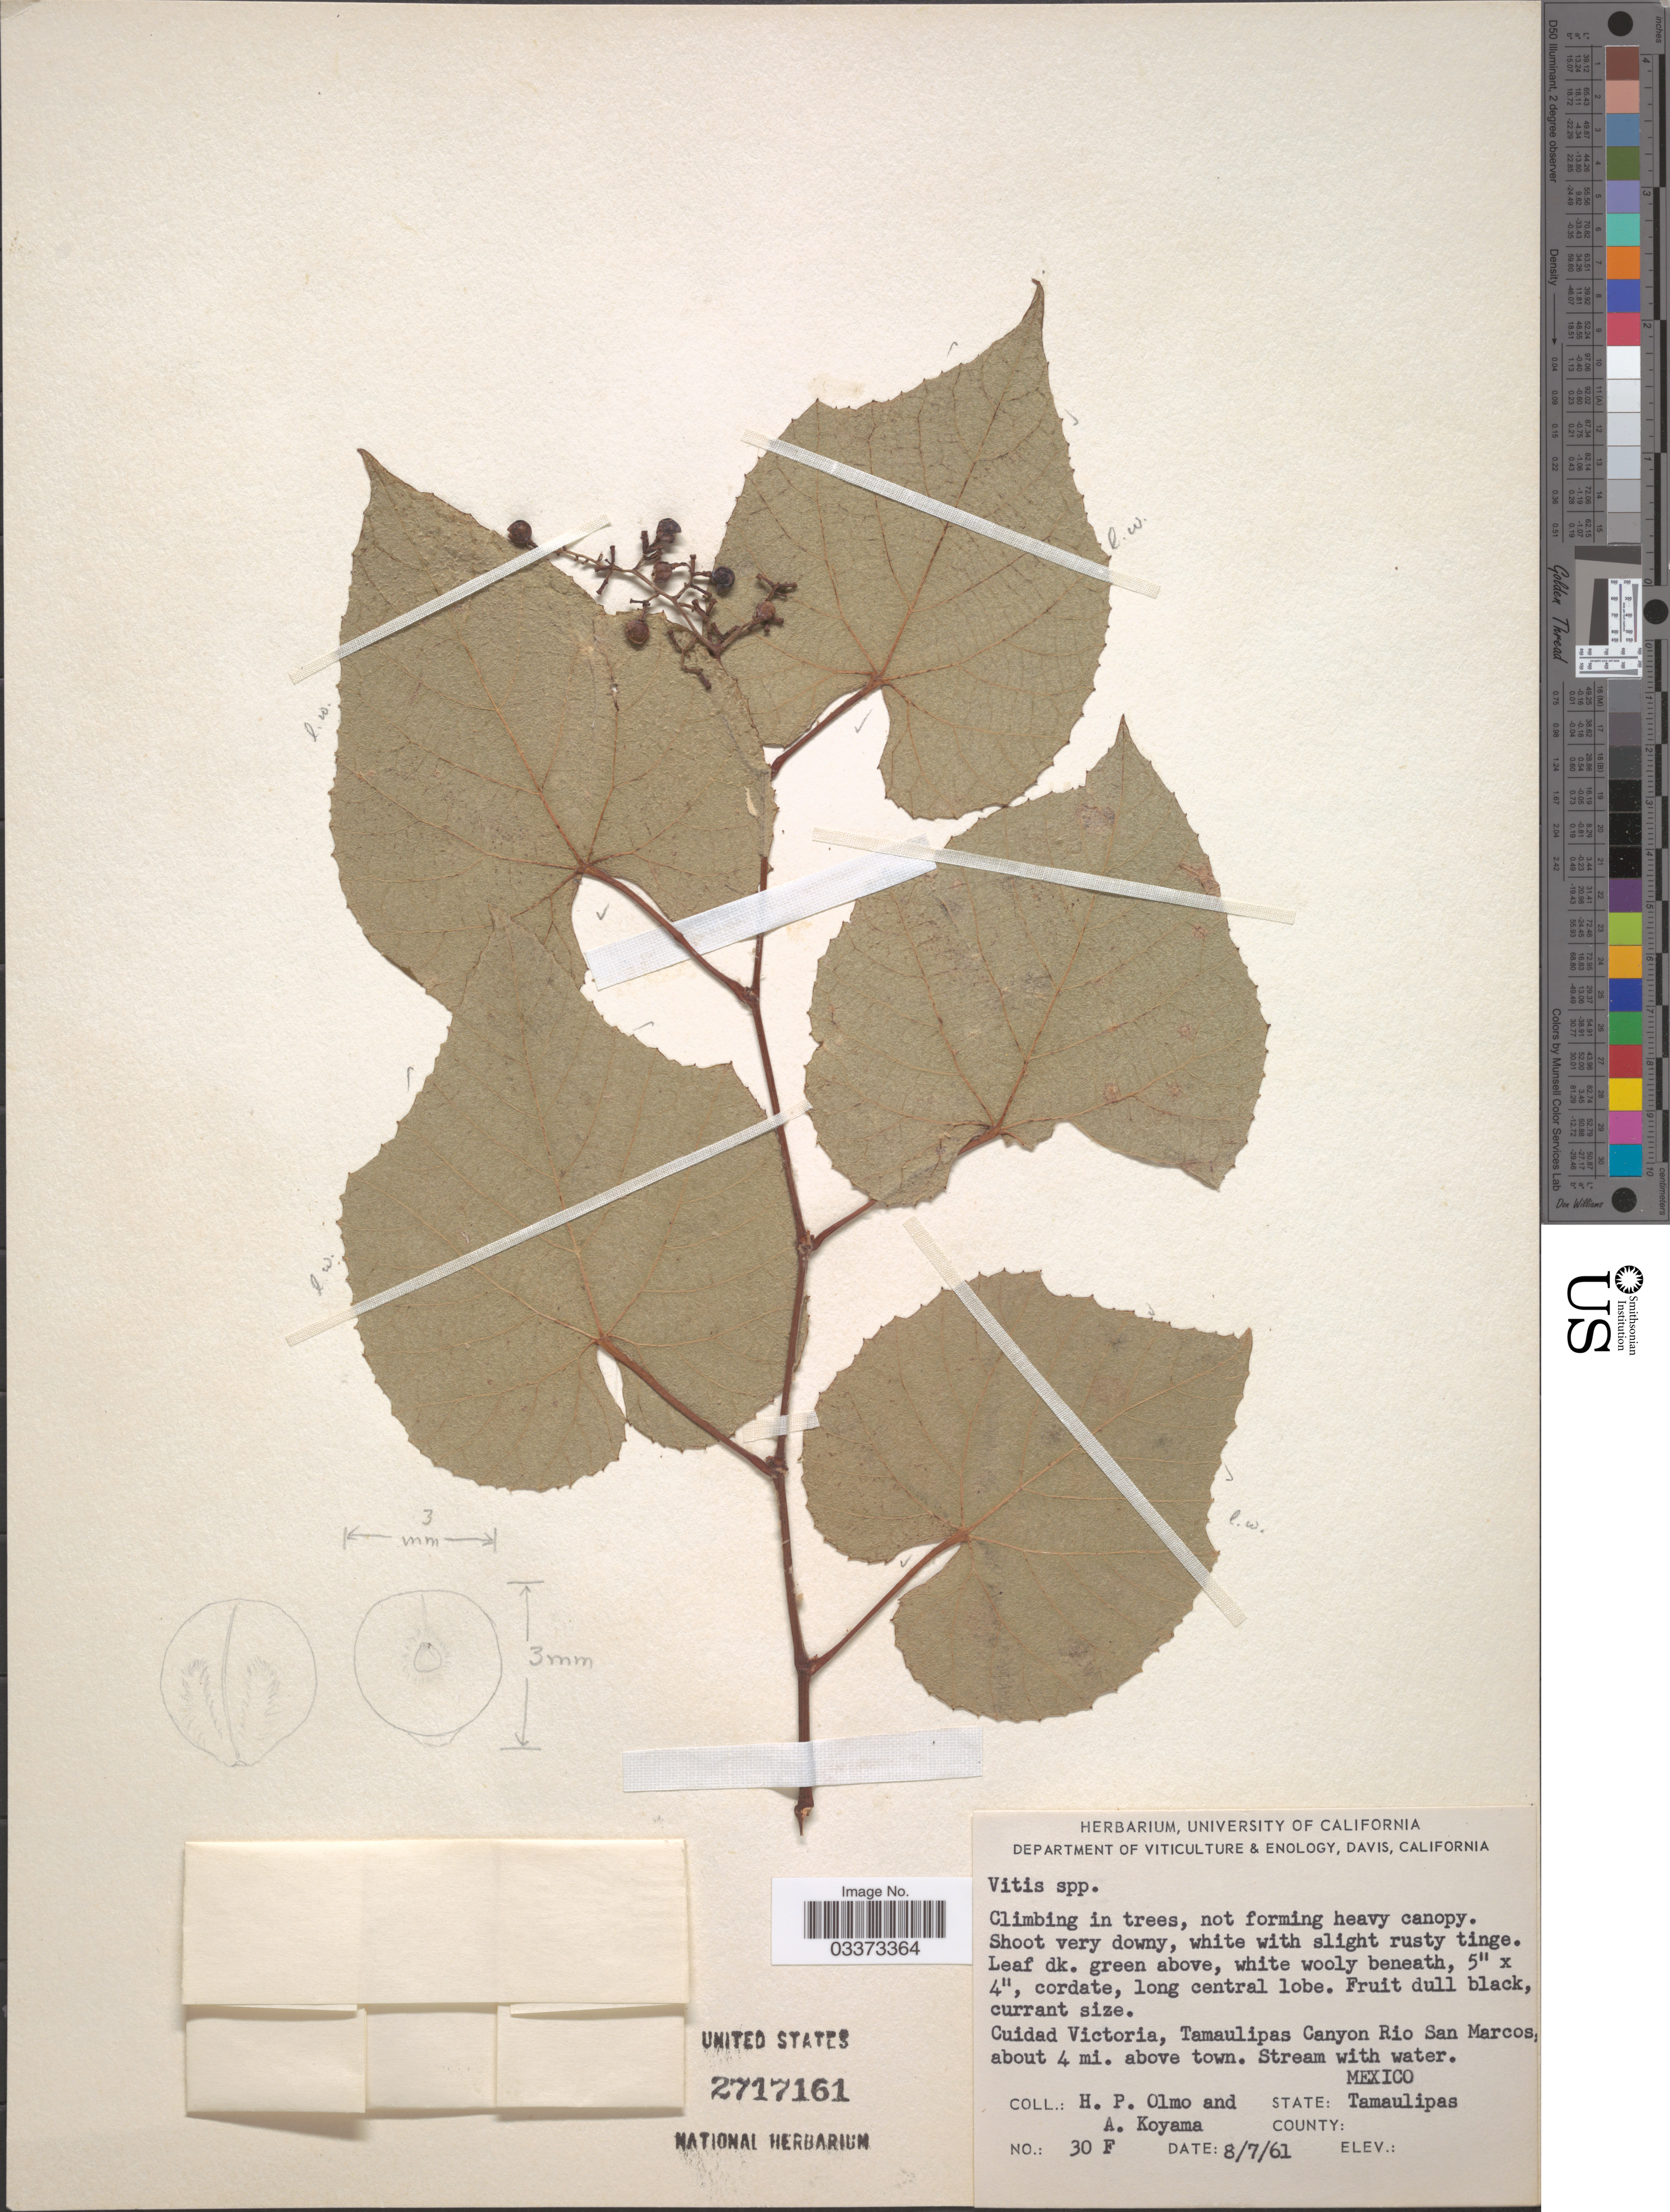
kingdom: Plantae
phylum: Tracheophyta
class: Magnoliopsida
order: Vitales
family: Vitaceae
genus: Vitis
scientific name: Vitis cinerea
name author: (Engelm.) Millardet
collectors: H. Olmo & A. Koyama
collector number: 30 F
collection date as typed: Transcribed d/m/y: 8/7/61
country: Mexico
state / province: Tamaulipas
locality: Ciudad Victoria, Tamaulipas Canyon Rio San Marcos, about 4 mi. above town.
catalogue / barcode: US 2717161